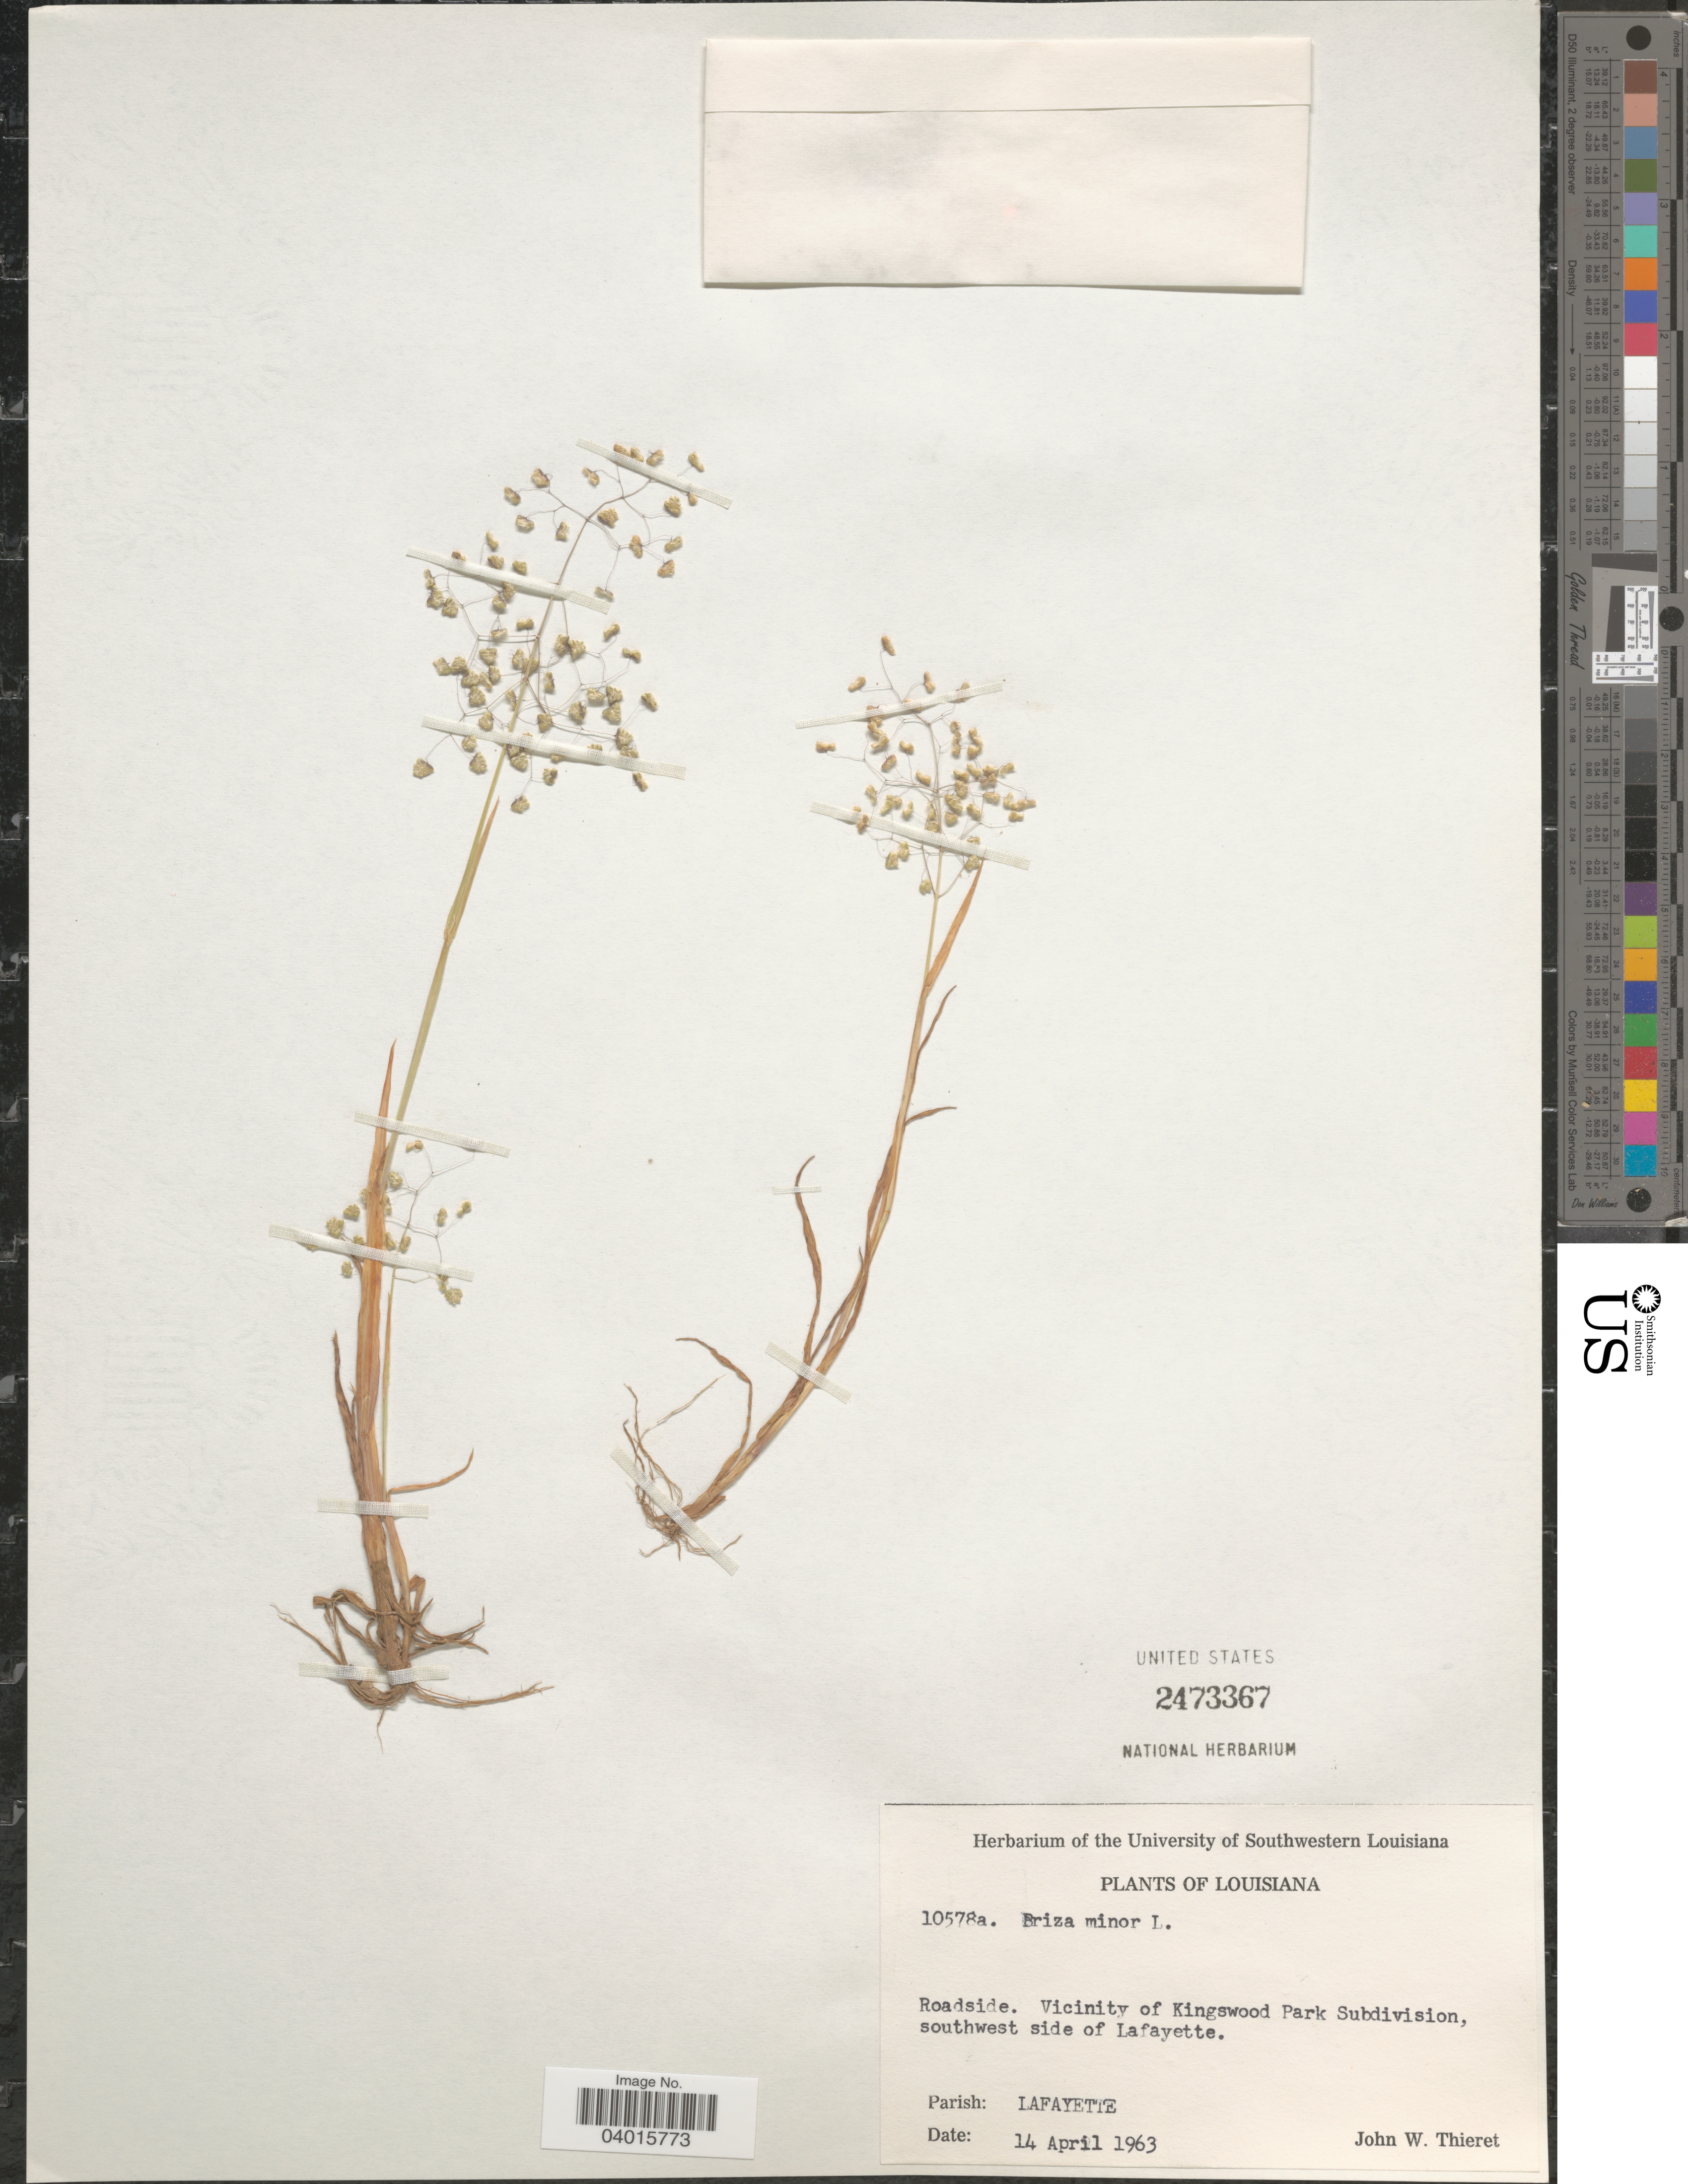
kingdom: Plantae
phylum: Tracheophyta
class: Liliopsida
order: Poales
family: Poaceae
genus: Briza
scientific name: Briza minor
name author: L.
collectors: J. W. Thieret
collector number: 10578a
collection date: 1963-04-14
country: United States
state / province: Louisiana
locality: Roadside. Vicinity of Kingswood Park Subdivision, southwest side of Lafayette. Parish: Lafayette.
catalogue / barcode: US 2473367